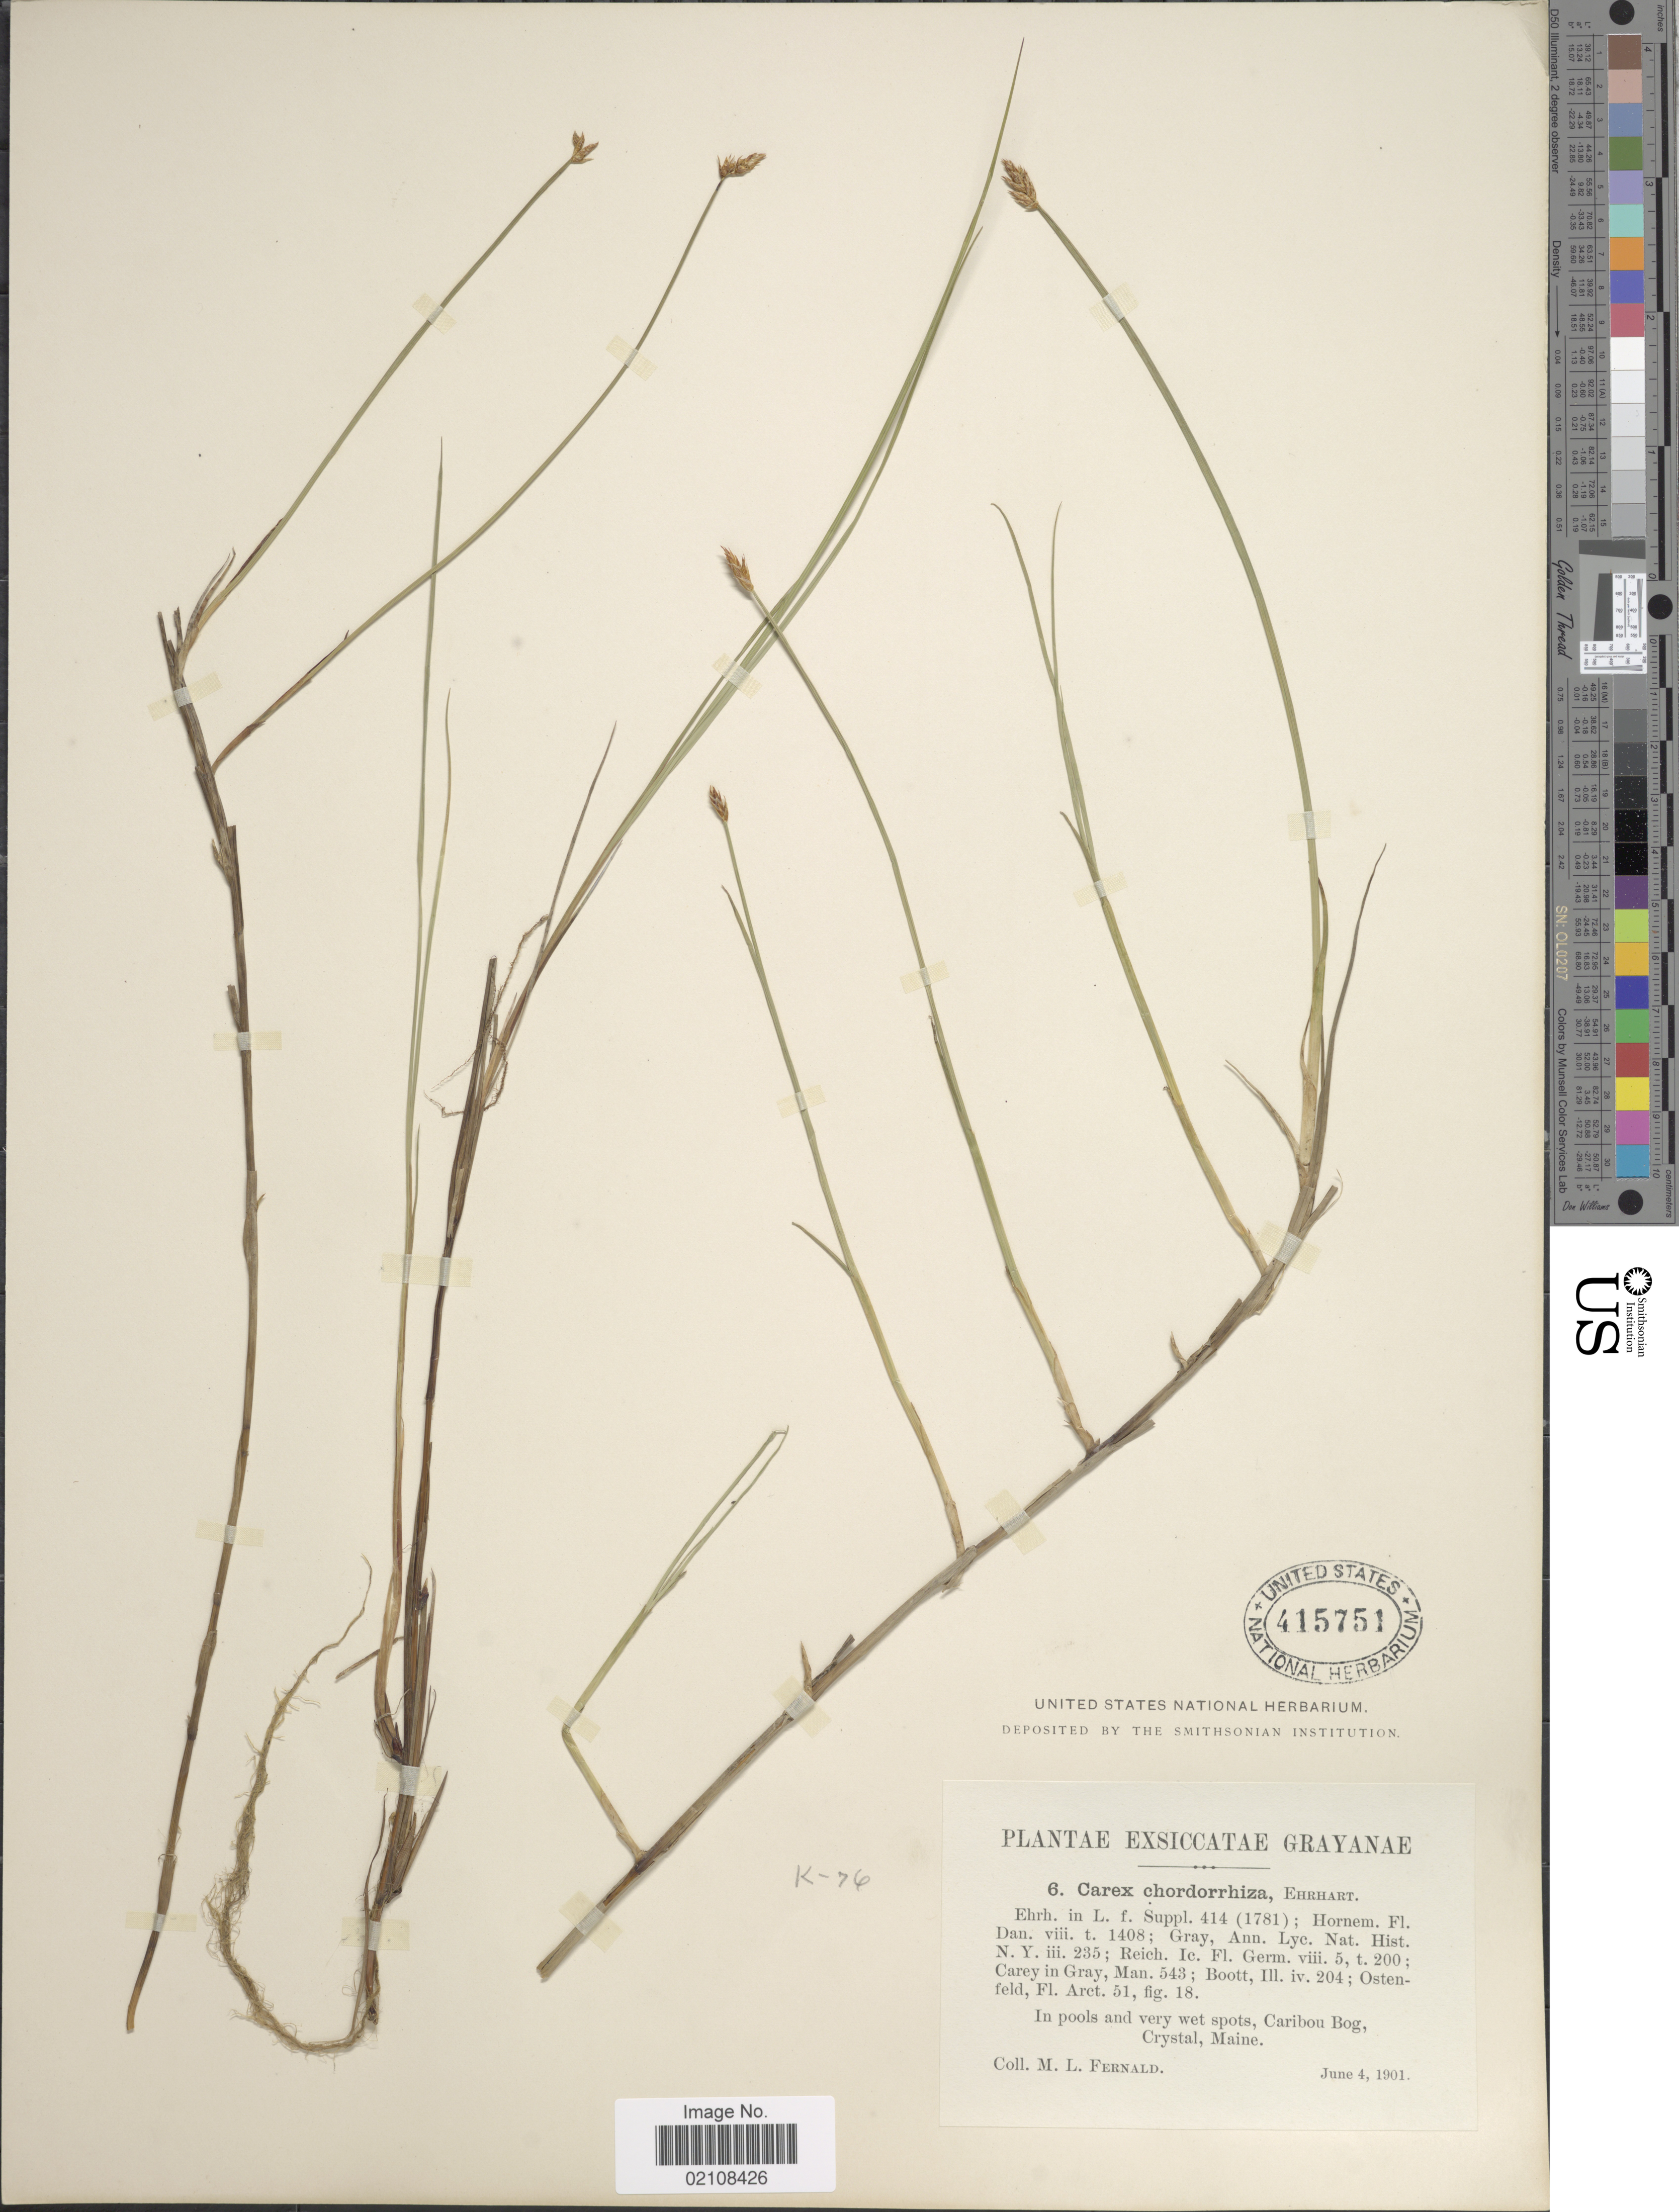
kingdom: Plantae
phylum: Tracheophyta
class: Liliopsida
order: Poales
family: Cyperaceae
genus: Carex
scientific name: Carex chordorrhiza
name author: L. f.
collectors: M. L. Fernald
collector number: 6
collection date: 1901-06-04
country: United States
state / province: Maine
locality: In pools and very wet spots, Caribou Bog, Crystal, Maine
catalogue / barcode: US 415751